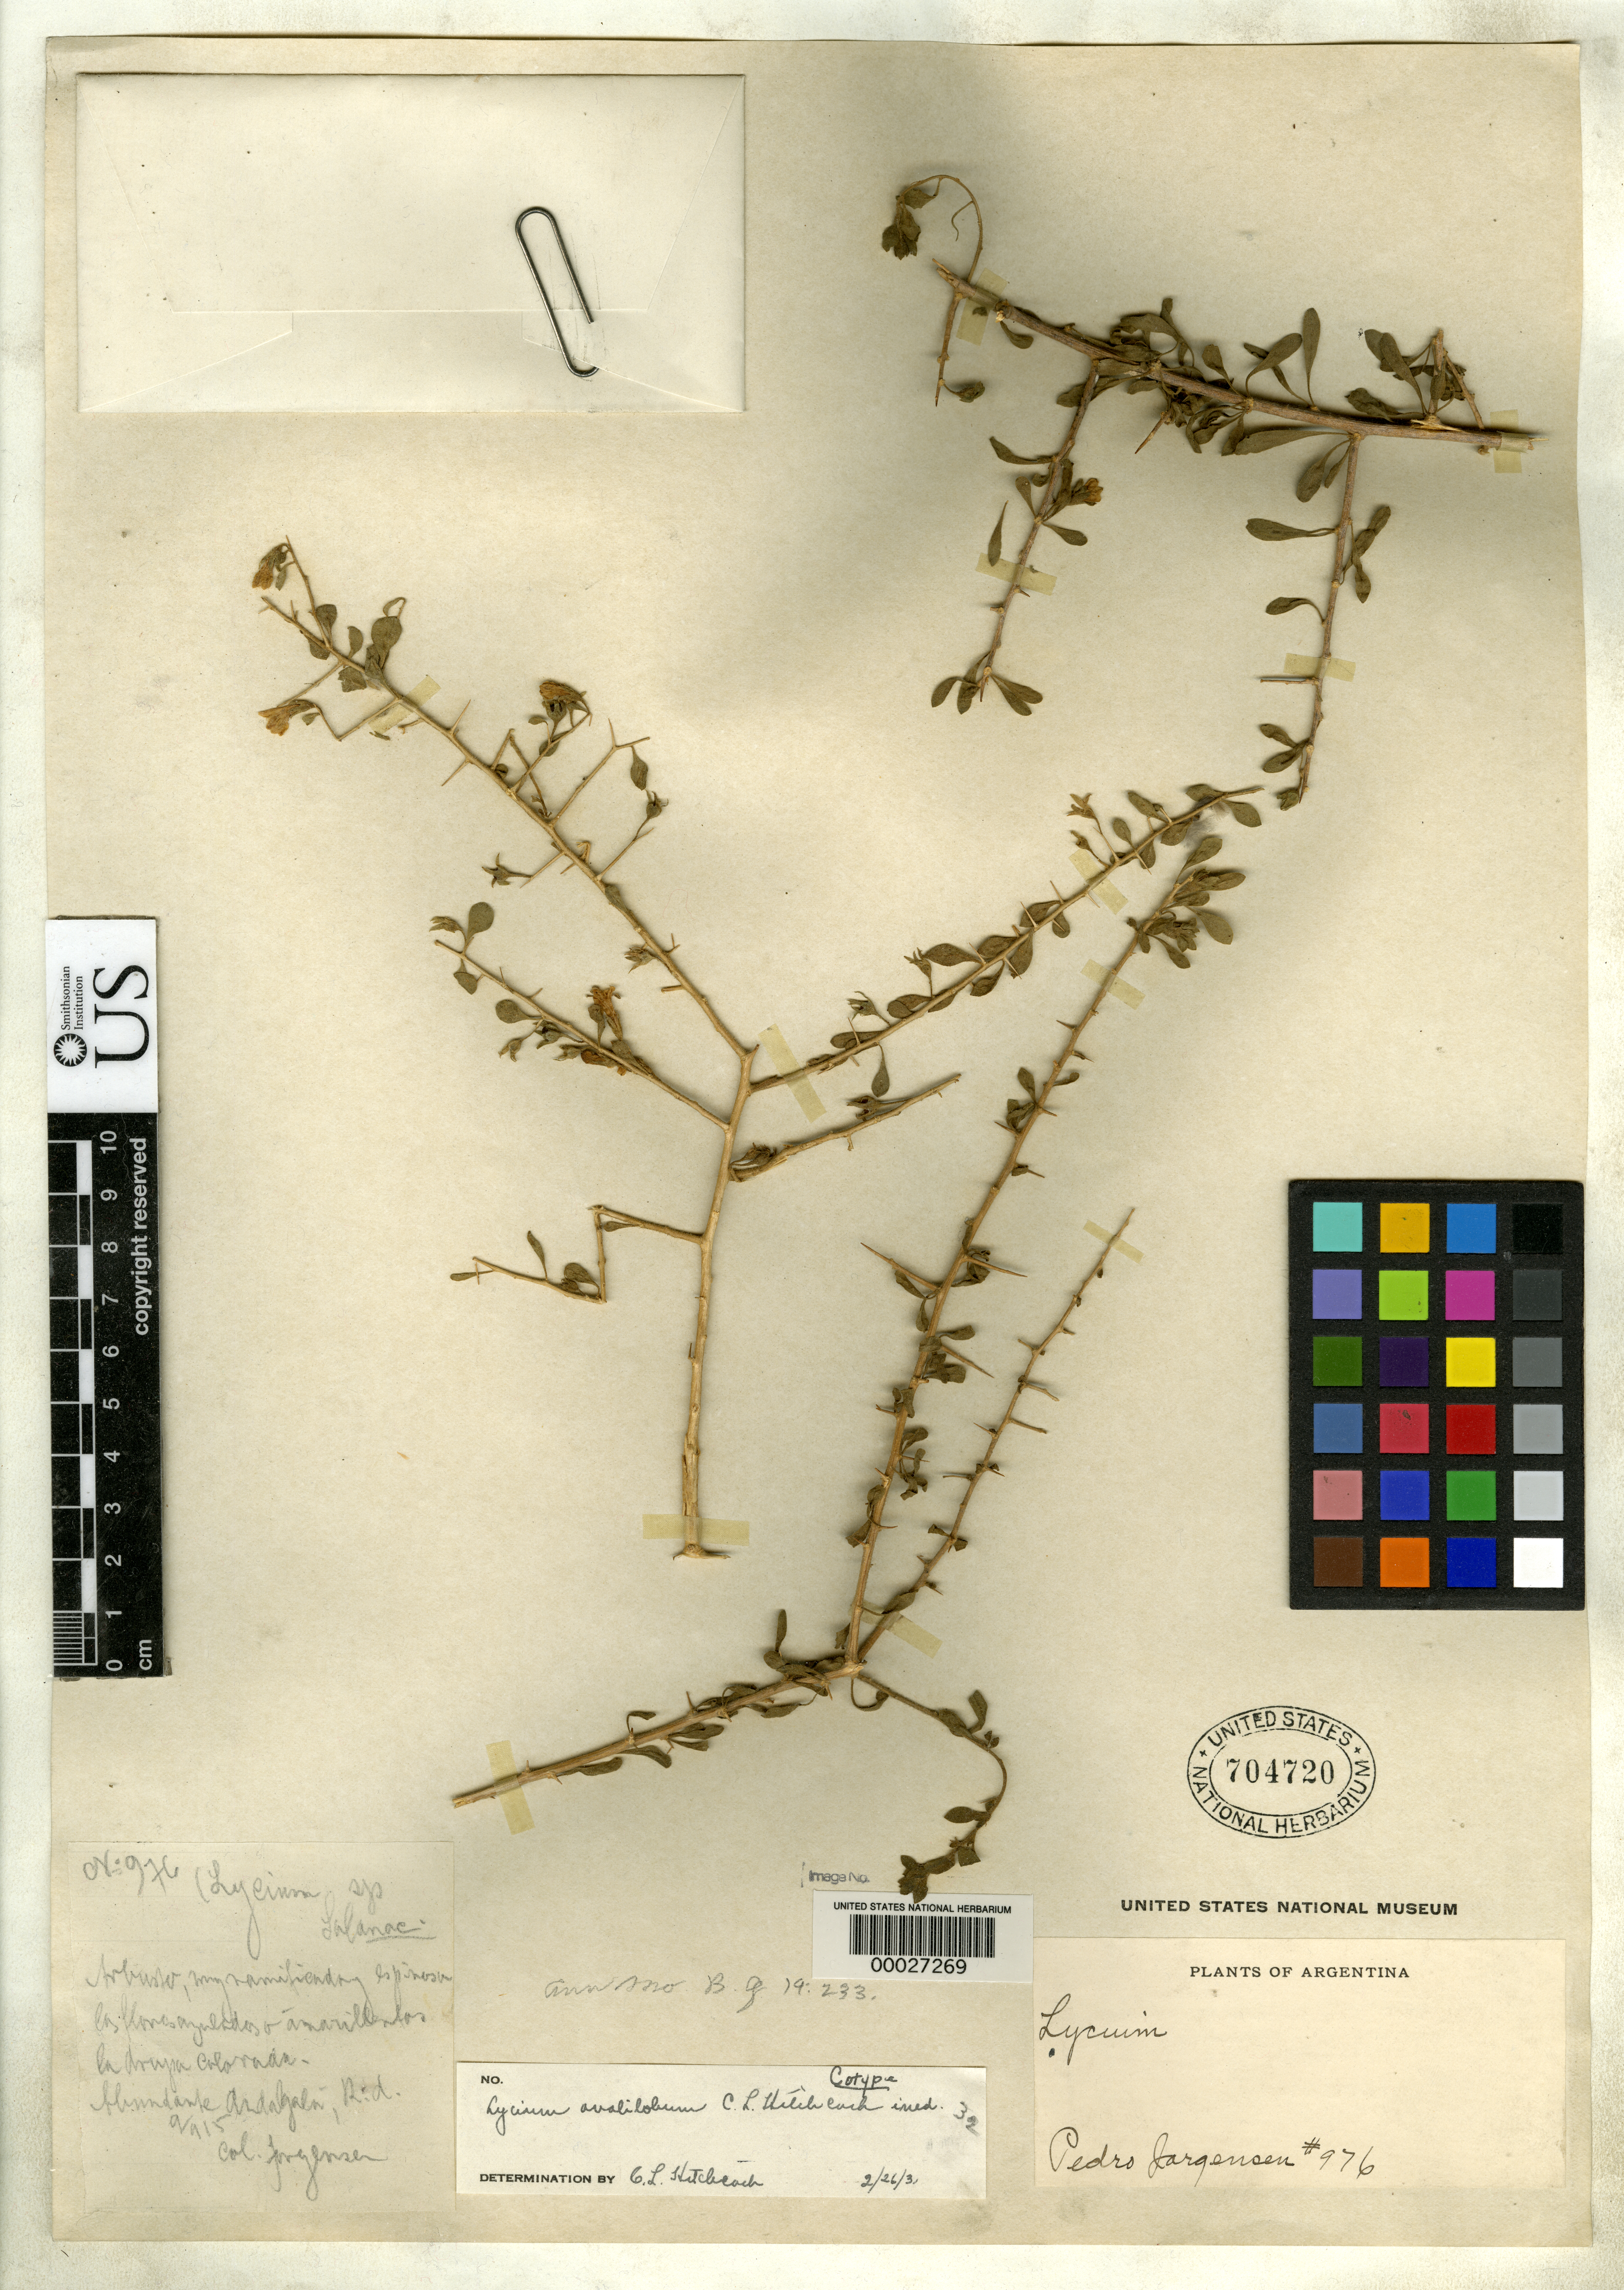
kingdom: Plantae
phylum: Tracheophyta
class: Magnoliopsida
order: Solanales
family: Solanaceae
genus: Lycium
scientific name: Lycium ovalilobum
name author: C.L. Hitchc.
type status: Isotype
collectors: P. Jorgensen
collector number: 976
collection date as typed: Sep 1915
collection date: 1915-09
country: Argentina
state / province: Catamarca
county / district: Andalgalá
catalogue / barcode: US 704720